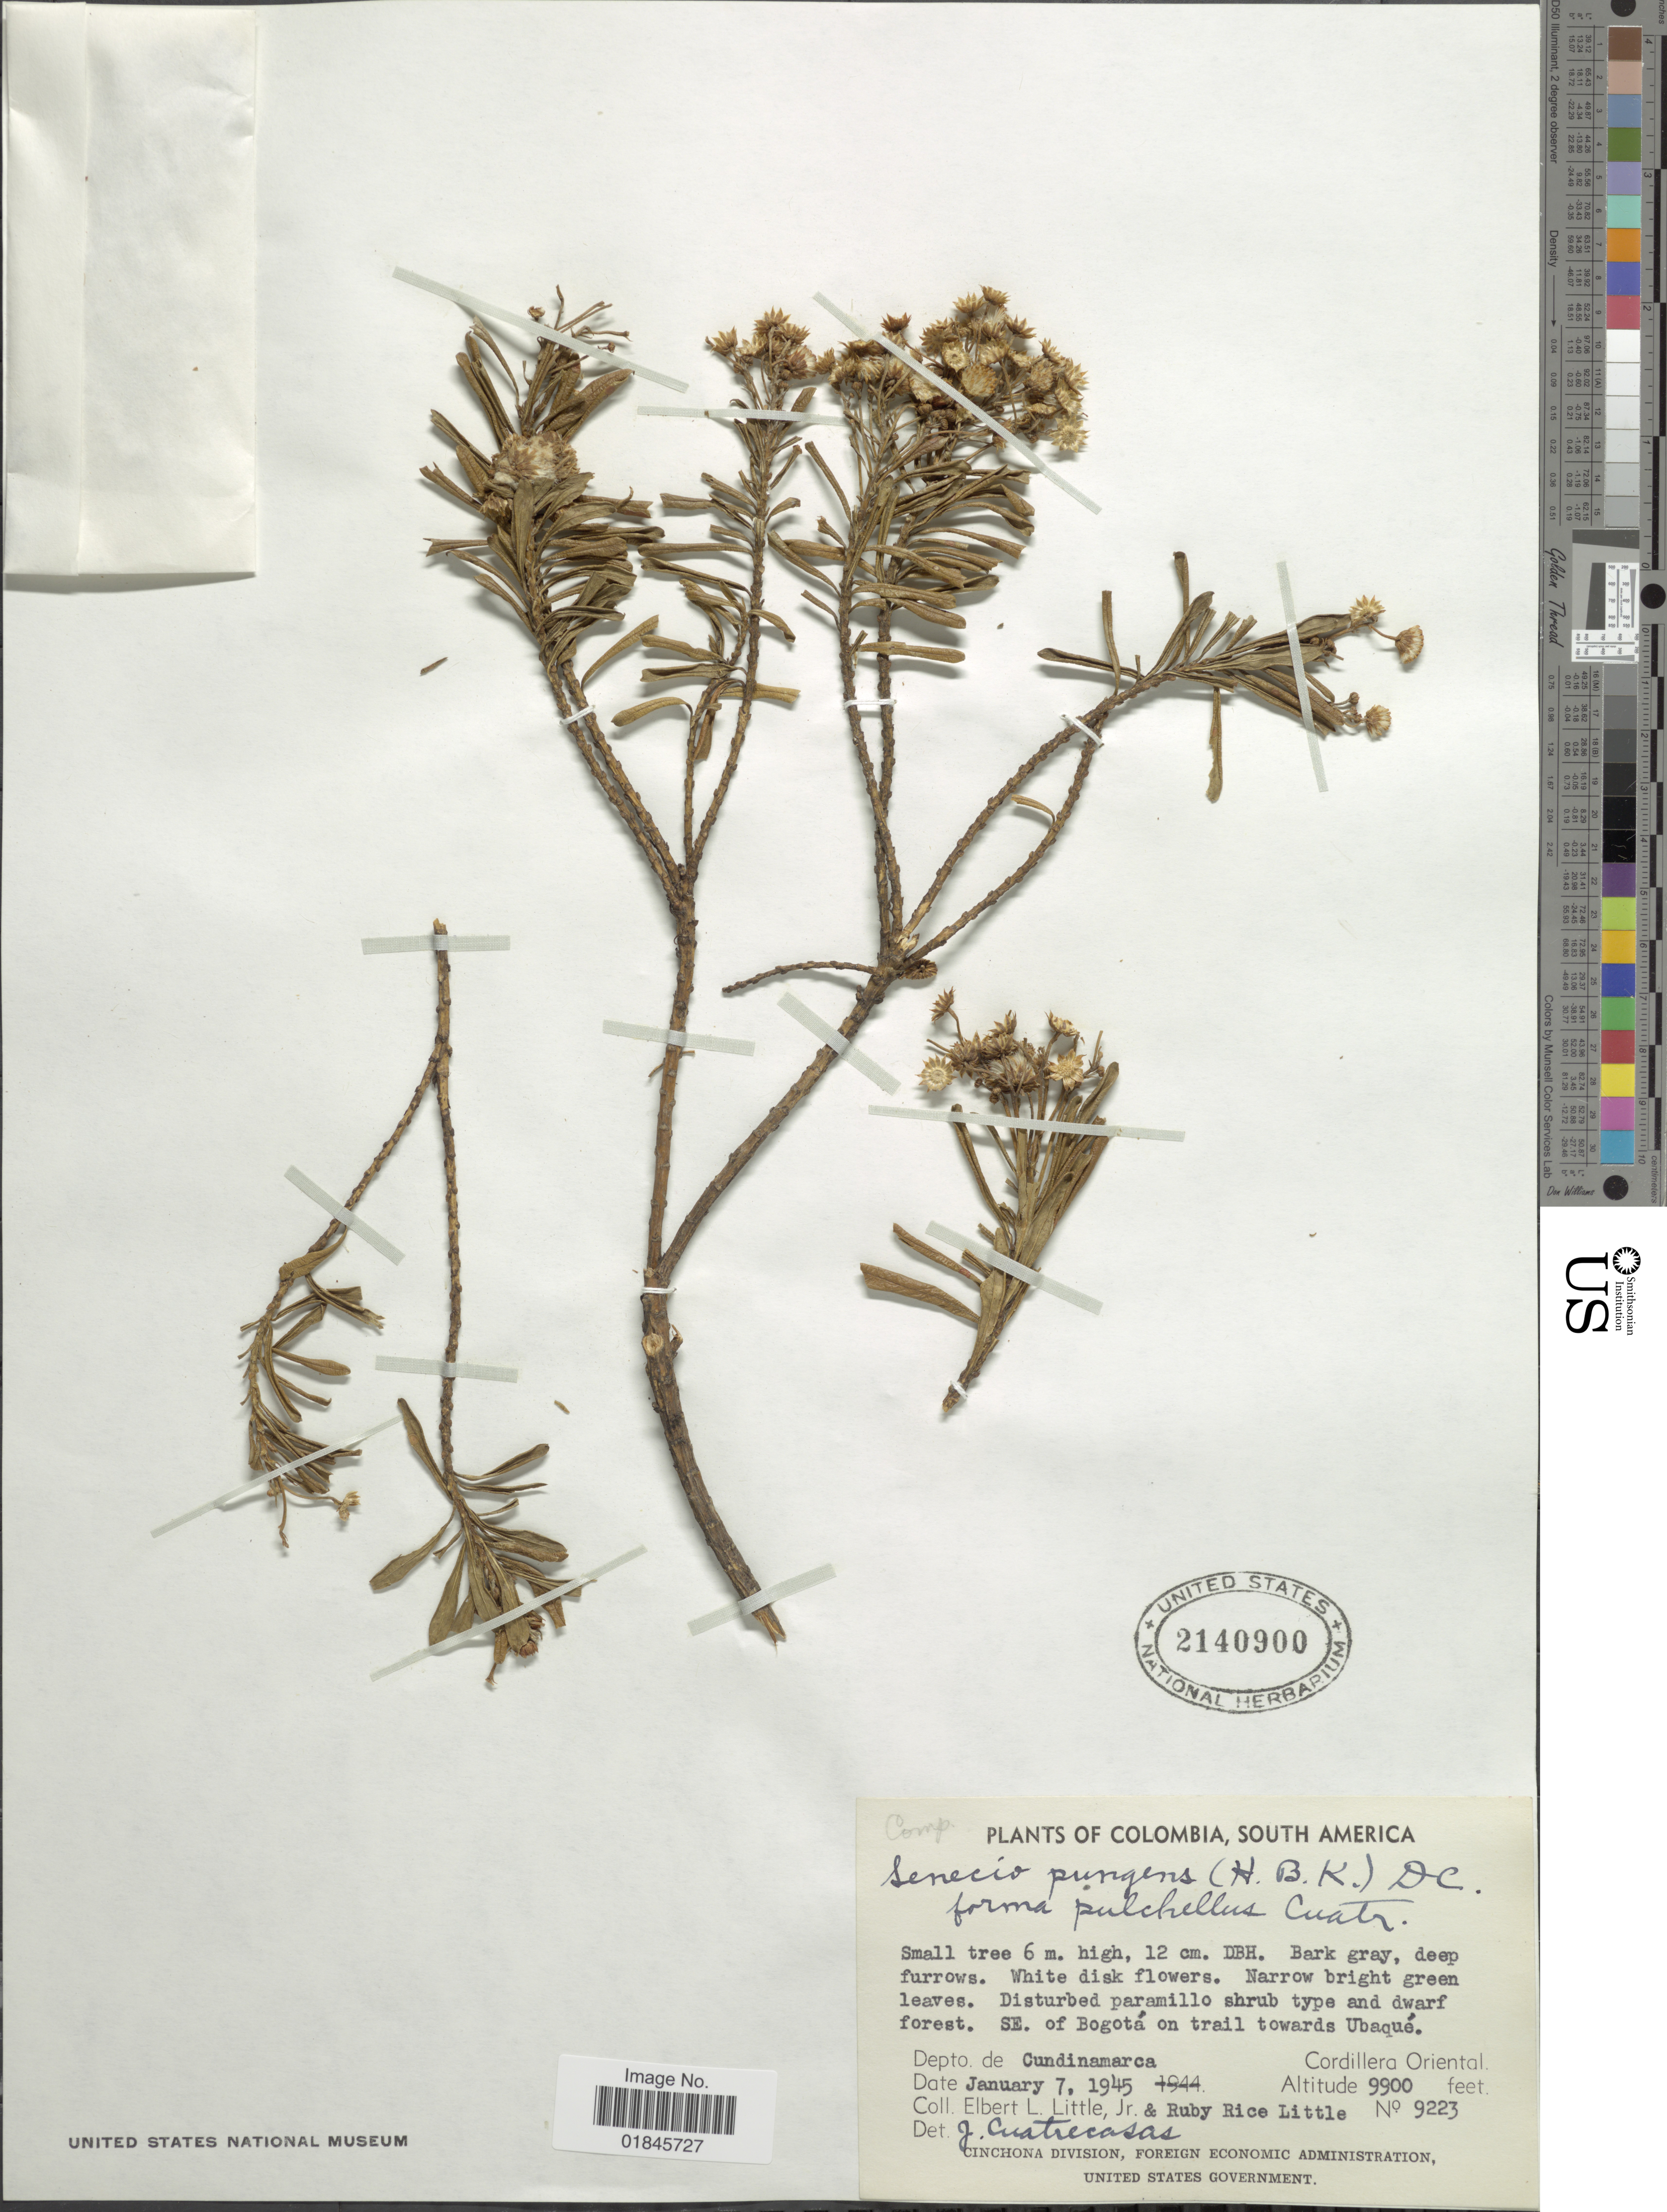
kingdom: Plantae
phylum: Tracheophyta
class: Magnoliopsida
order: Asterales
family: Asteraceae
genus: Pentacalia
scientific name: Pentacalia pulchella var. pungens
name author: (Kunth) Cuatrec.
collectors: E. L. Little & R. R. Little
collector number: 9223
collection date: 1945-01-07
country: Colombia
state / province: Cundinamarca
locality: SE. of Bogotá on trail towards Ubaqué. Depto. de Cundinamarca. Cordillera Oriental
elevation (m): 3018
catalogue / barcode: US 2140900